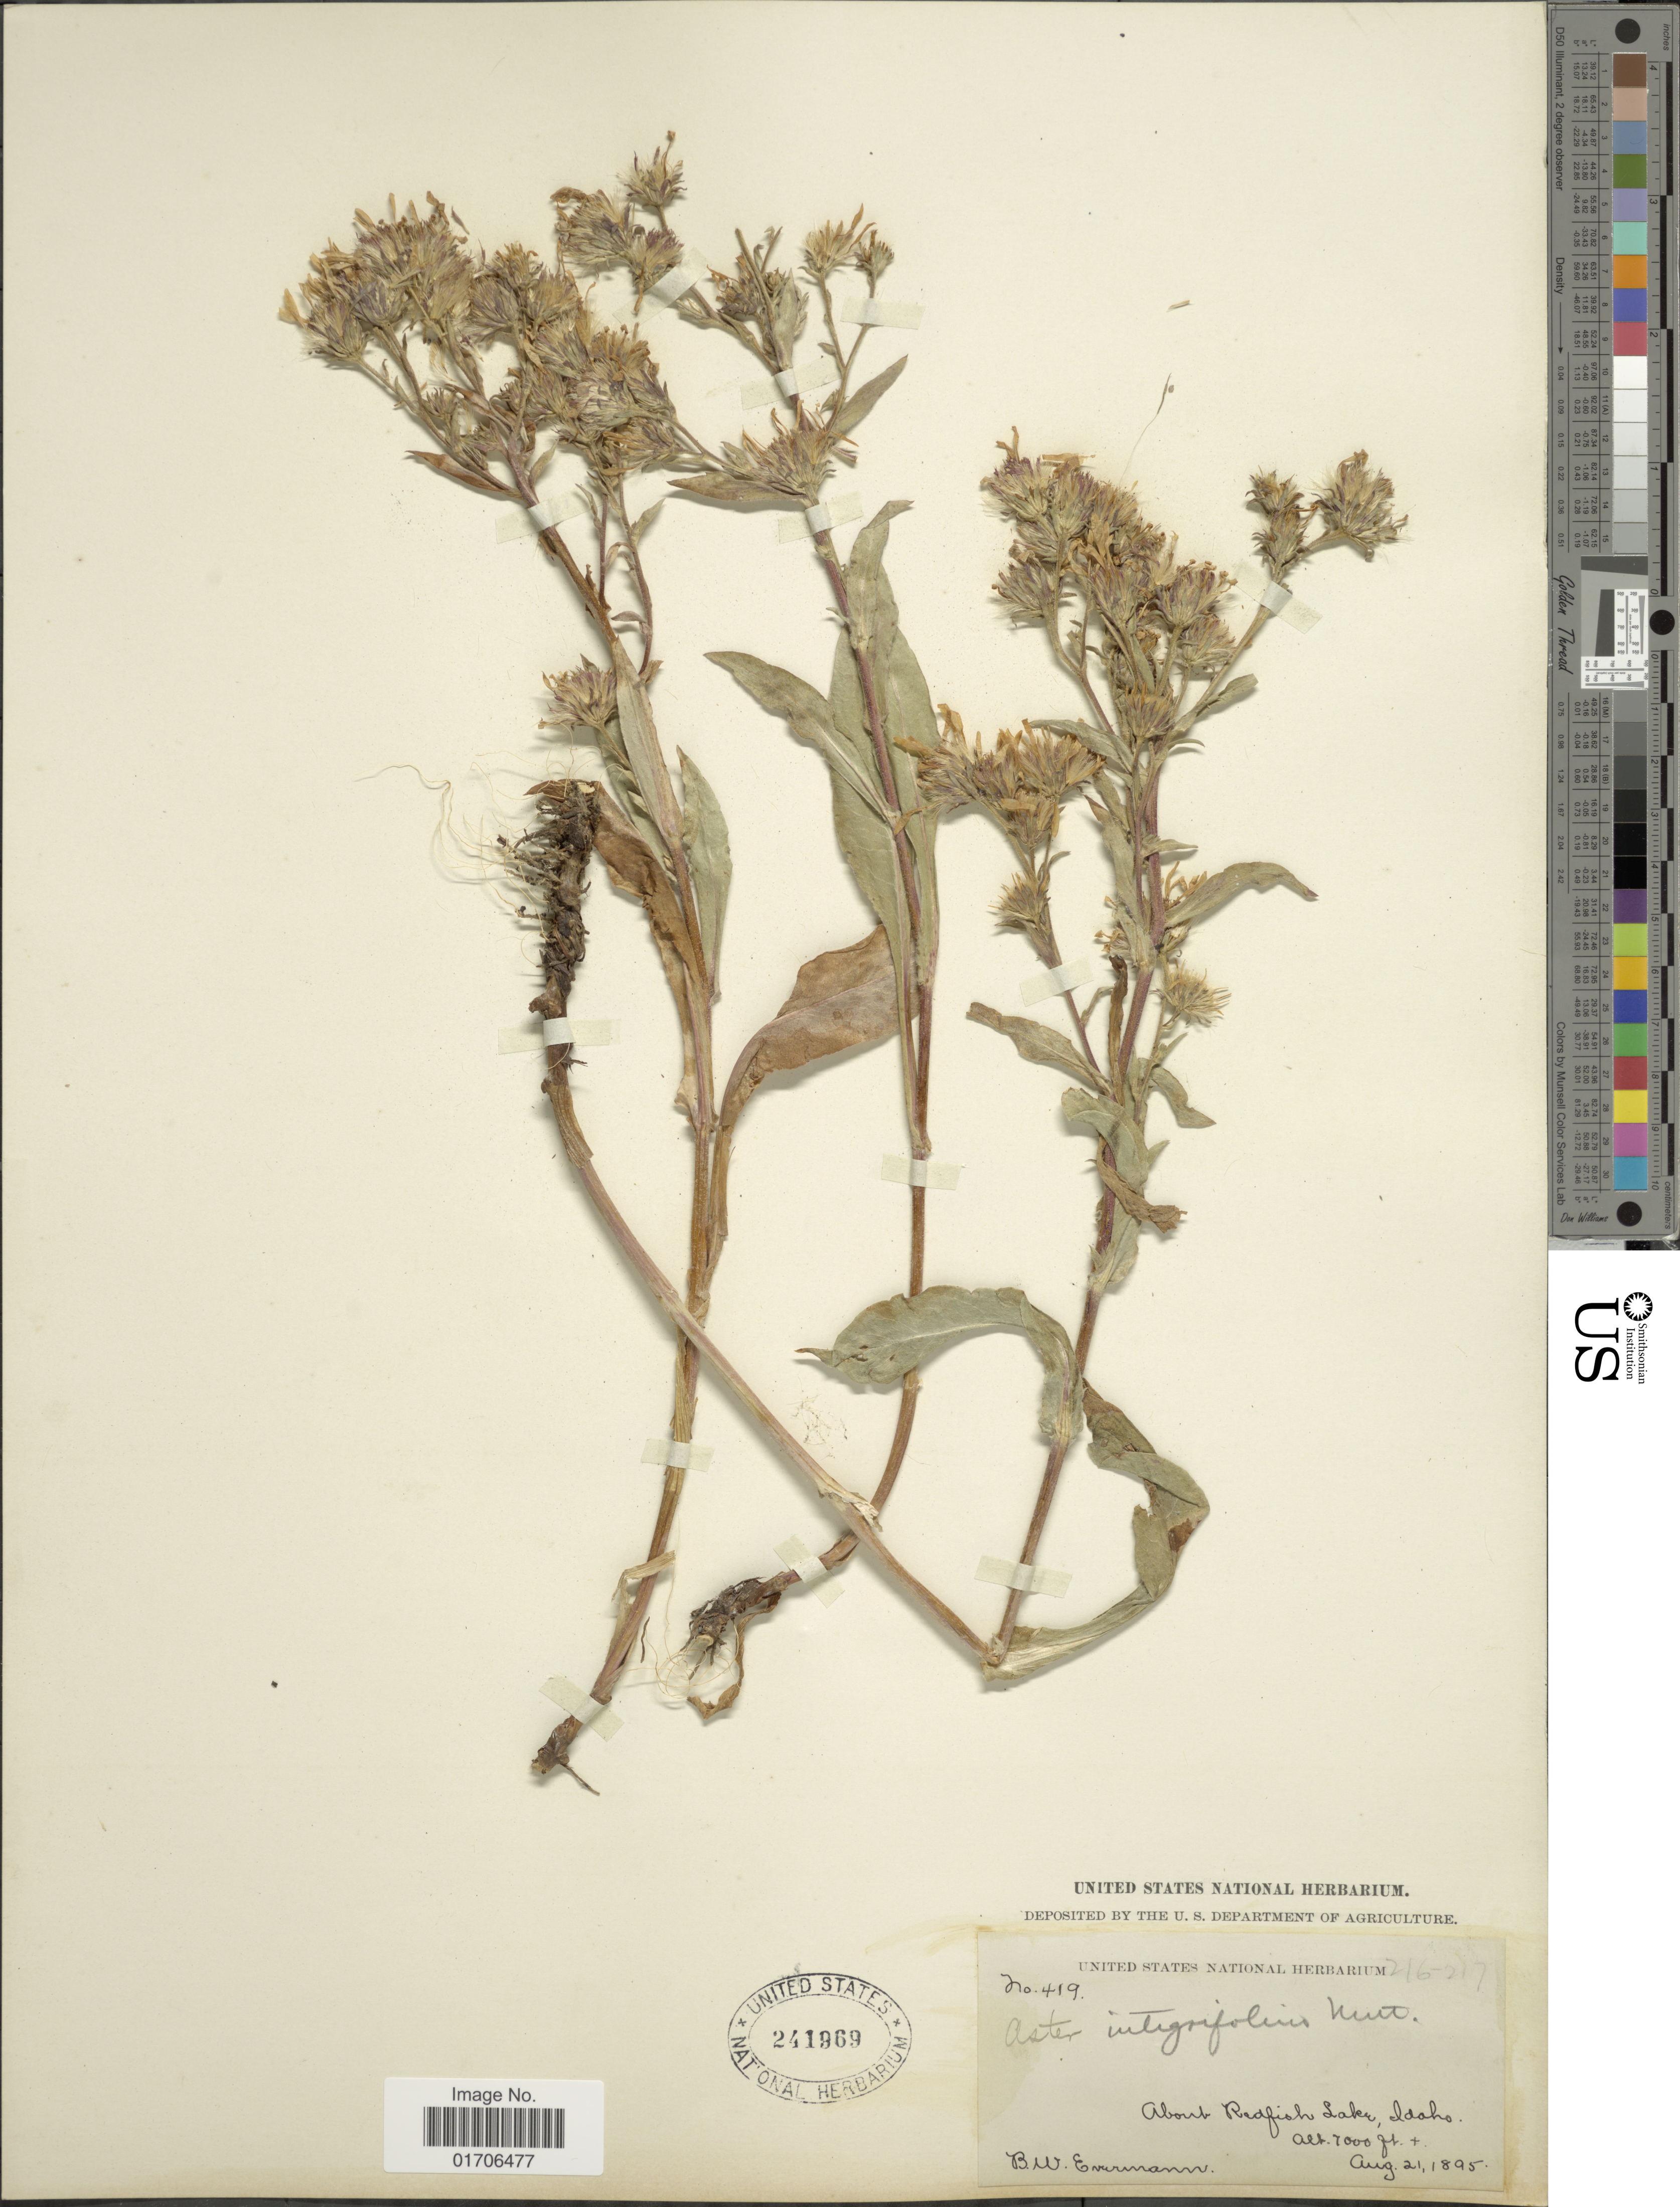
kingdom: Plantae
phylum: Tracheophyta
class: Magnoliopsida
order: Asterales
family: Asteraceae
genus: Eurybia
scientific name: Eurybia integrifolia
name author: (Nutt.) G.L. Nesom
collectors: B. W. Evermann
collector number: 419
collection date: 1895-08-21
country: United States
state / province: Idaho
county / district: Custer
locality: About Redfish Lake.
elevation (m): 2134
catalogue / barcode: US 241969